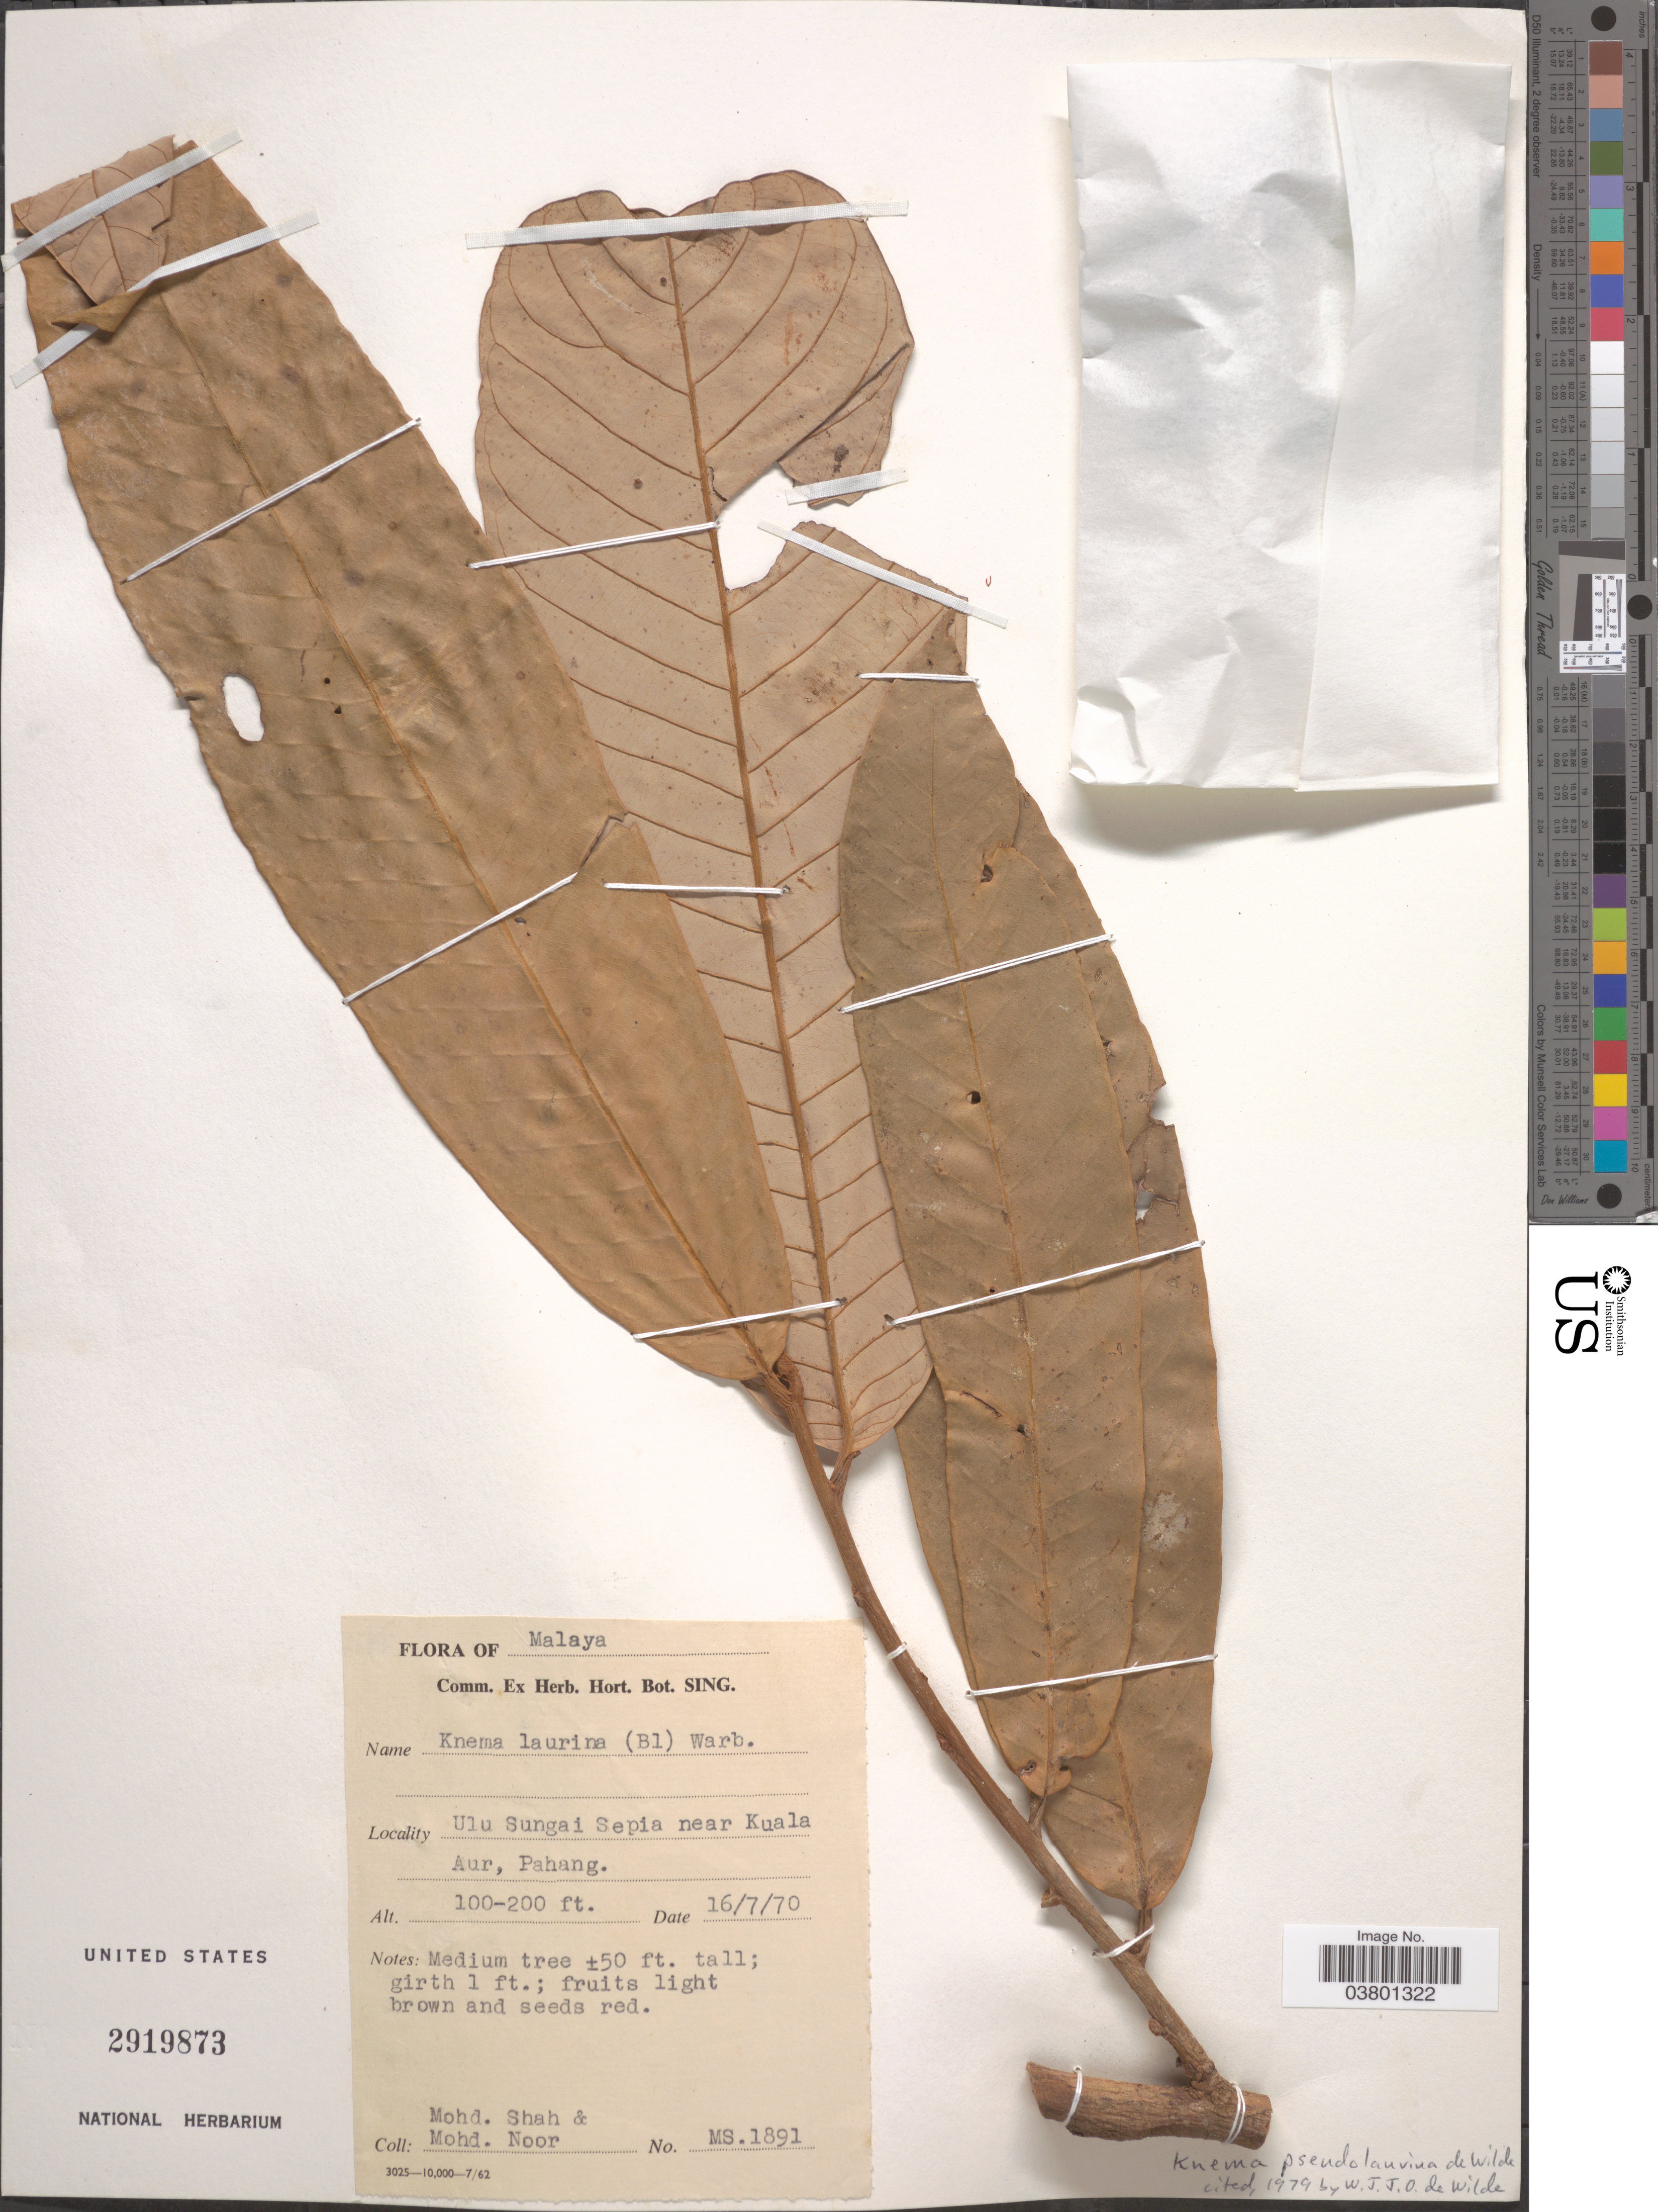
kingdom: Plantae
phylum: Tracheophyta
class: Magnoliopsida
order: Magnoliales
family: Myristicaceae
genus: Knema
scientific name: Knema pseudolaurina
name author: W.J. de Wilde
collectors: M. Shah & M. Noor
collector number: MS1891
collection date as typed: Transcribed d/m/y: 16/7/70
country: Malaysia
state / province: Pahang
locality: Malaya. Ulu Sungai Sepia near Kuala Aur.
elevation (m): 30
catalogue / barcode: US 2919873